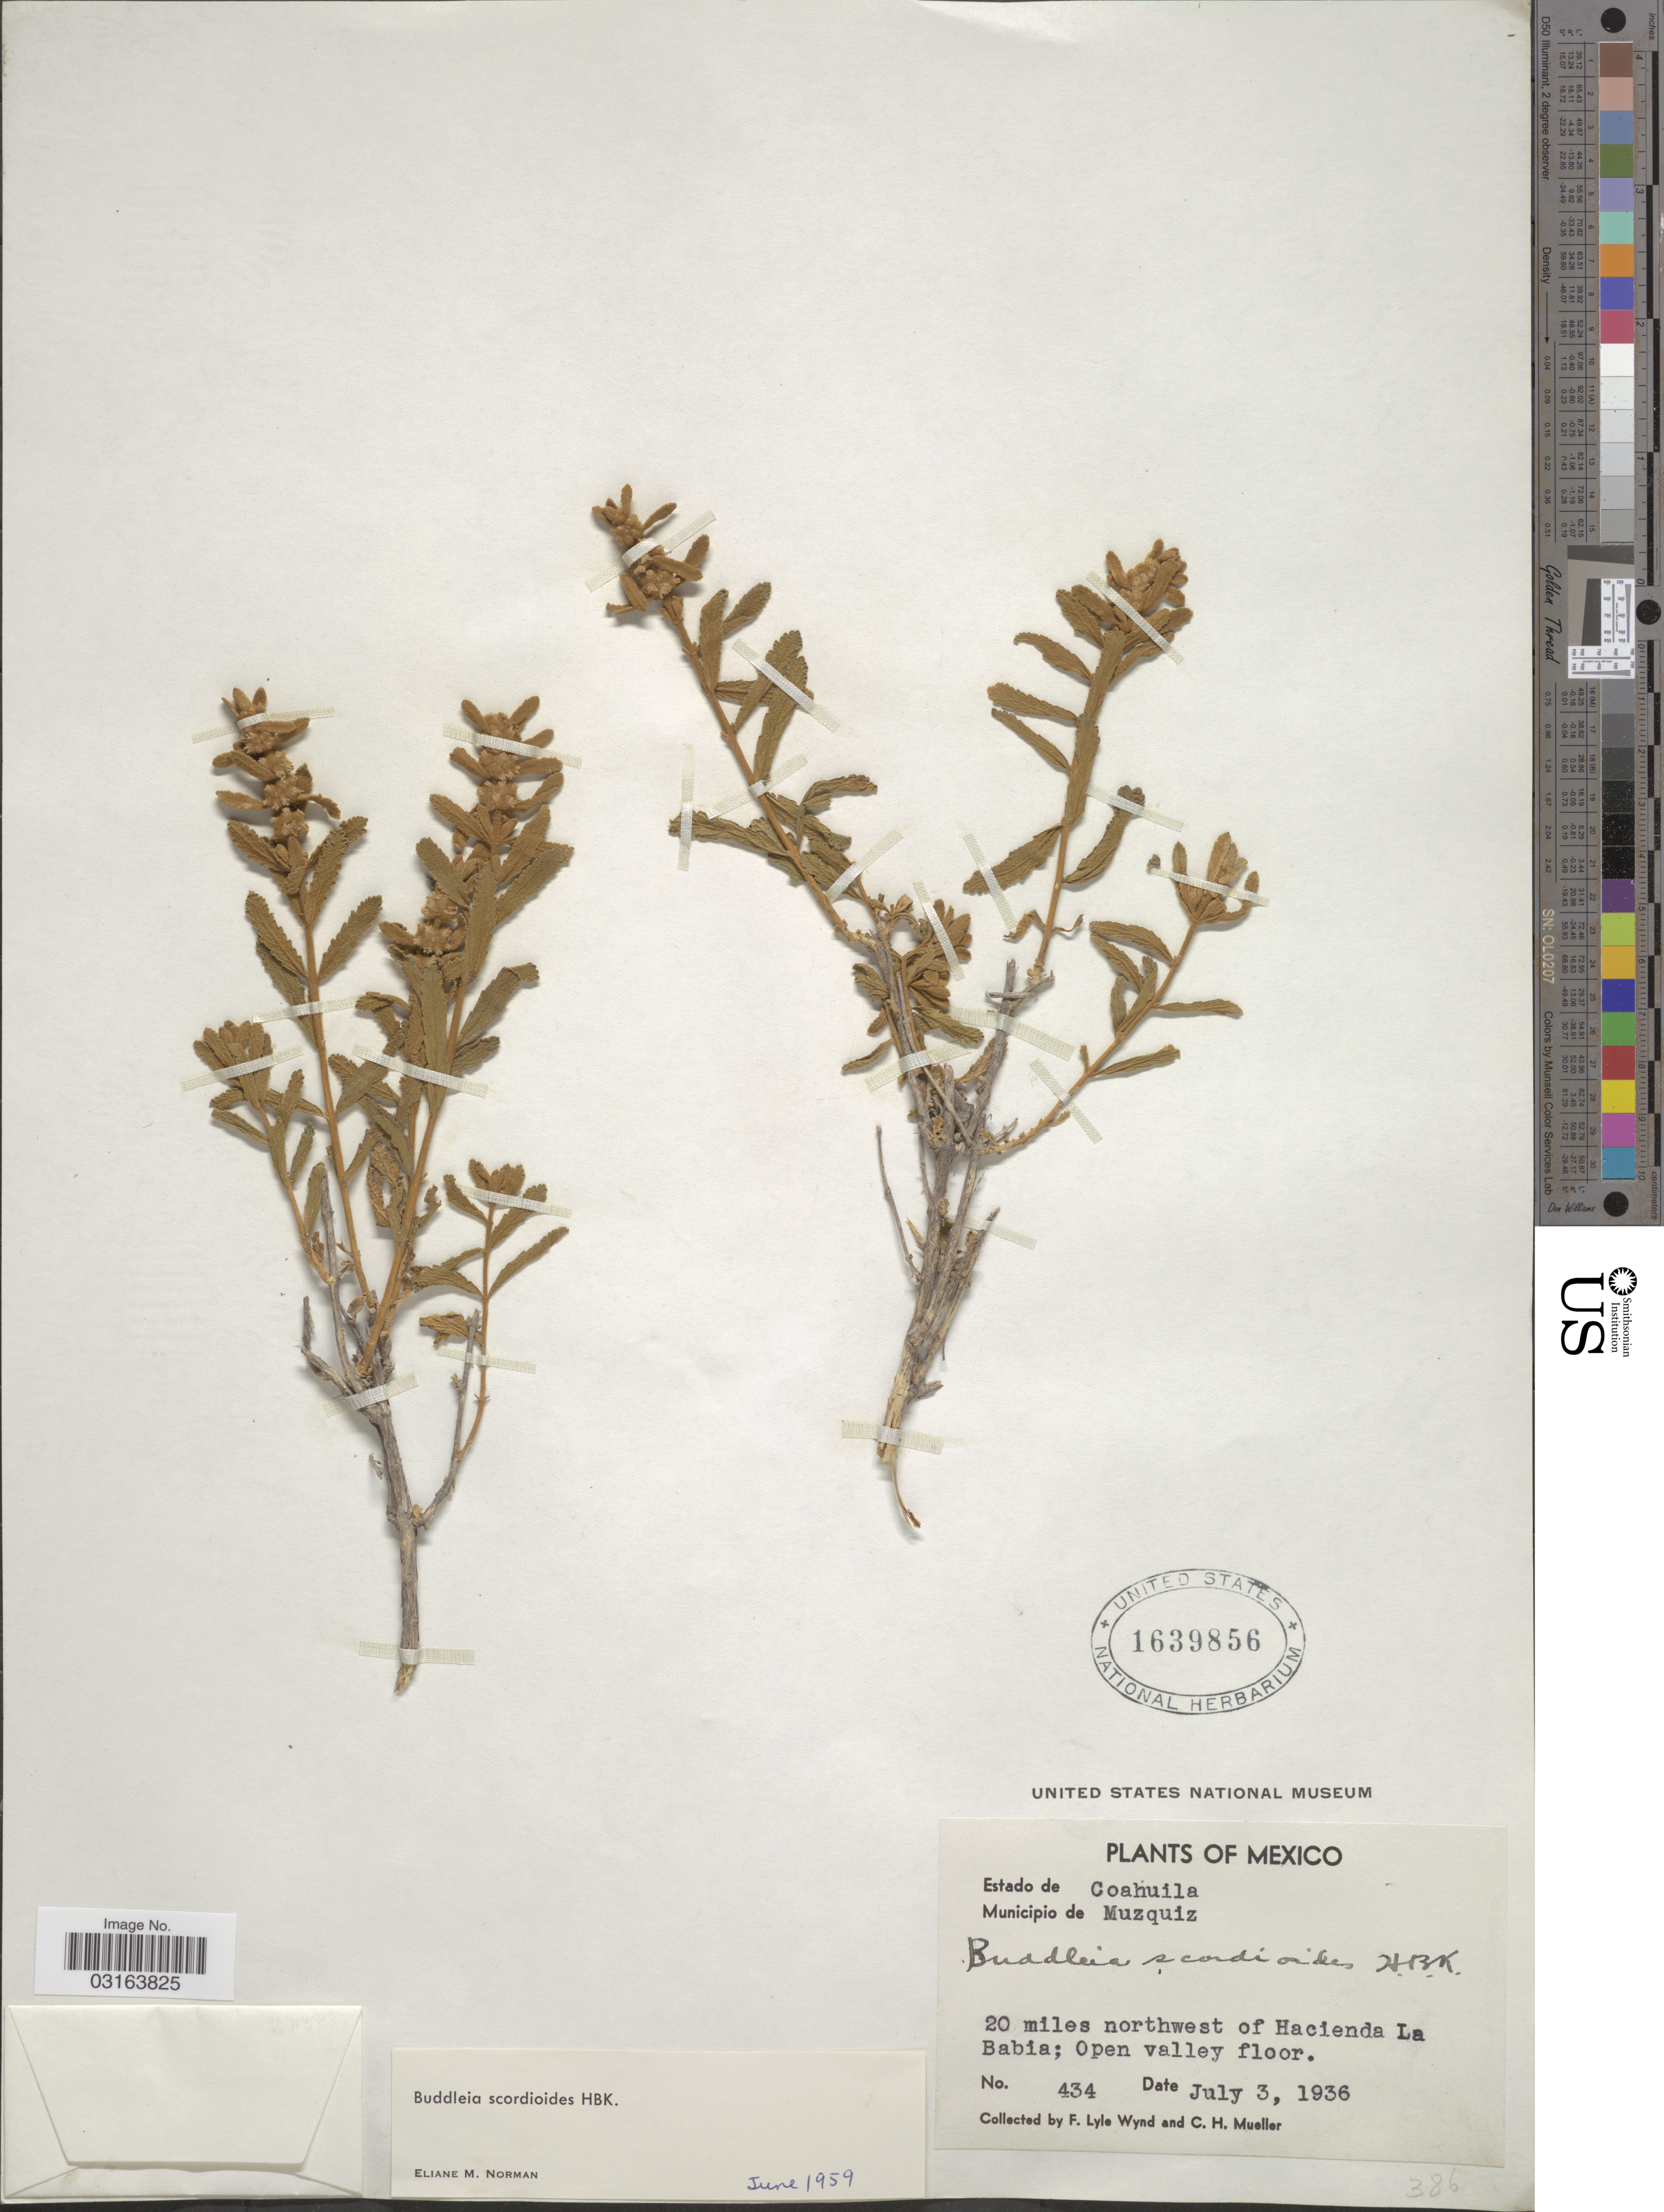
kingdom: Plantae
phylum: Tracheophyta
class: Magnoliopsida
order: Lamiales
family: Scrophulariaceae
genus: Buddleja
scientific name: Buddleja scordioides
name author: Kunth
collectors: F. L. Wynd & C. H. Mueller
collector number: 434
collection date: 1936-07-03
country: Mexico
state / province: Coahuila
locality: Municipio de Muzquiz. 20 miles northwest of Hacienda La Babia.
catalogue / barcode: US 1639856